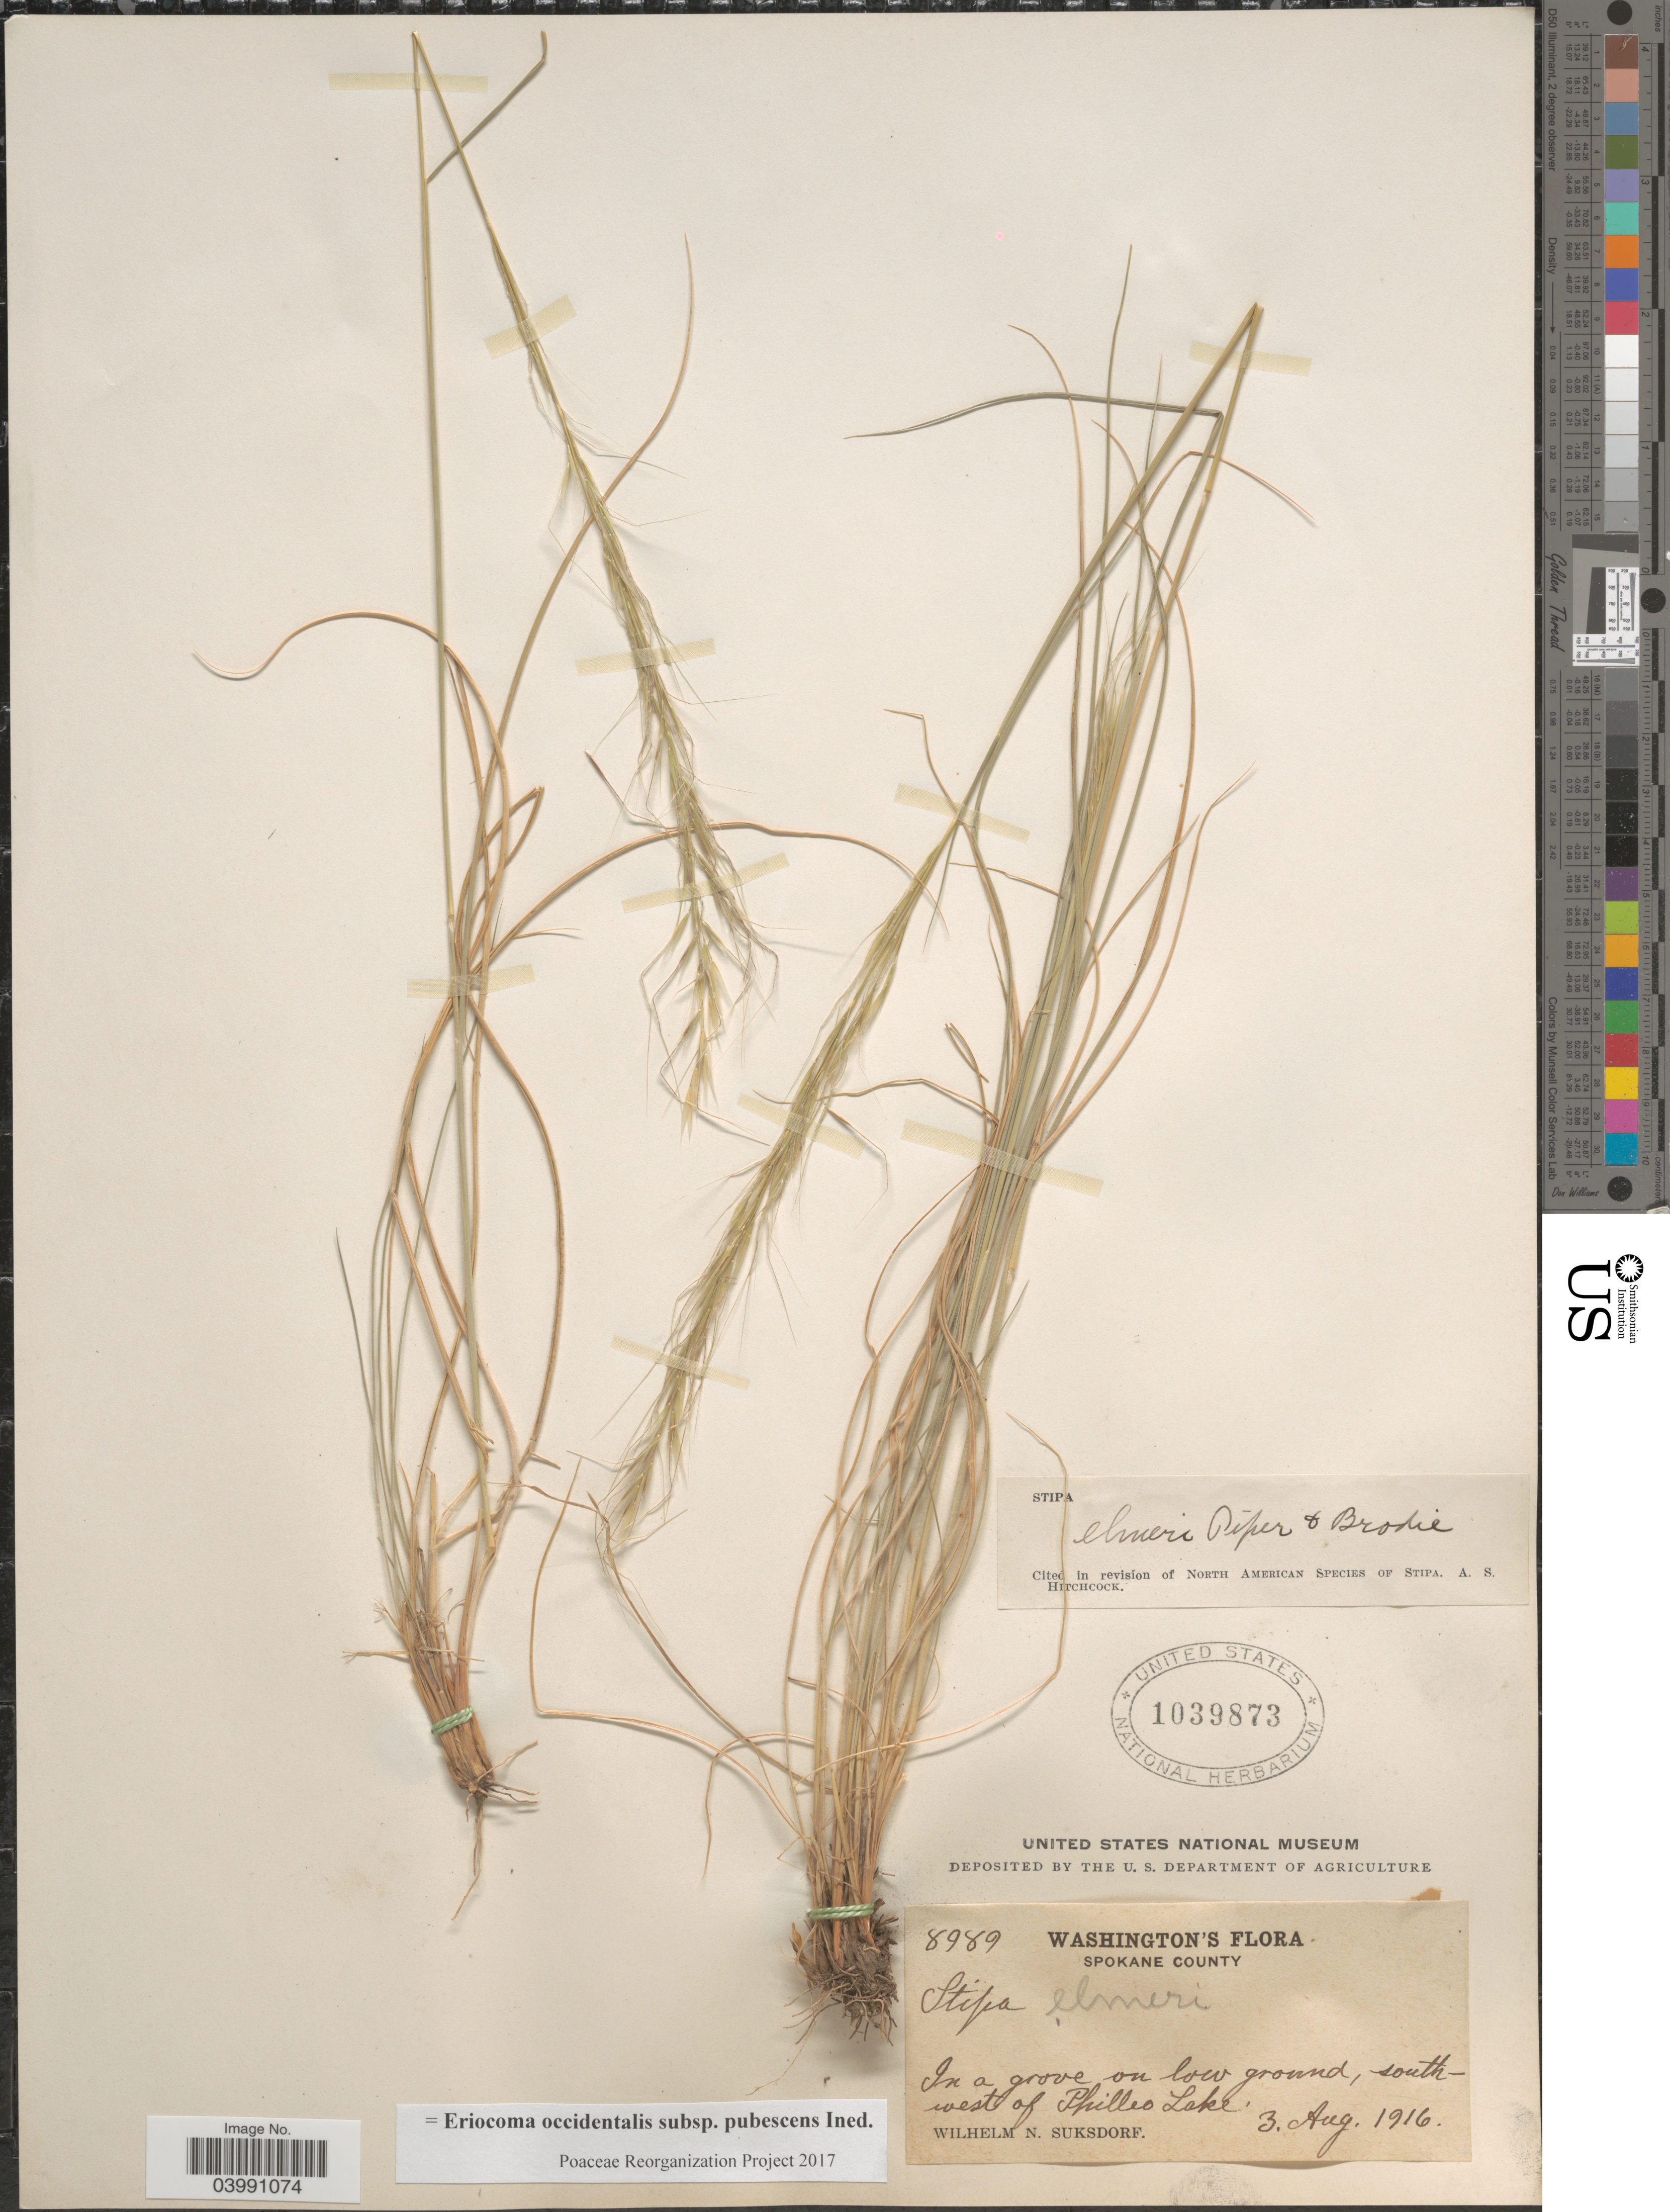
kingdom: Plantae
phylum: Tracheophyta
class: Liliopsida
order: Poales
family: Poaceae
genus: Eriocoma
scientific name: Eriocoma occidentalis subsp. pubescens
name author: (Vasey) Romasch.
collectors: W. N. Suksdorf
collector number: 8989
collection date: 1916-08-03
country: United States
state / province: Washington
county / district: Spokane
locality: Spokane County. In a grove on low ground, southwest of Philleo Lake.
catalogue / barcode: US 1039873